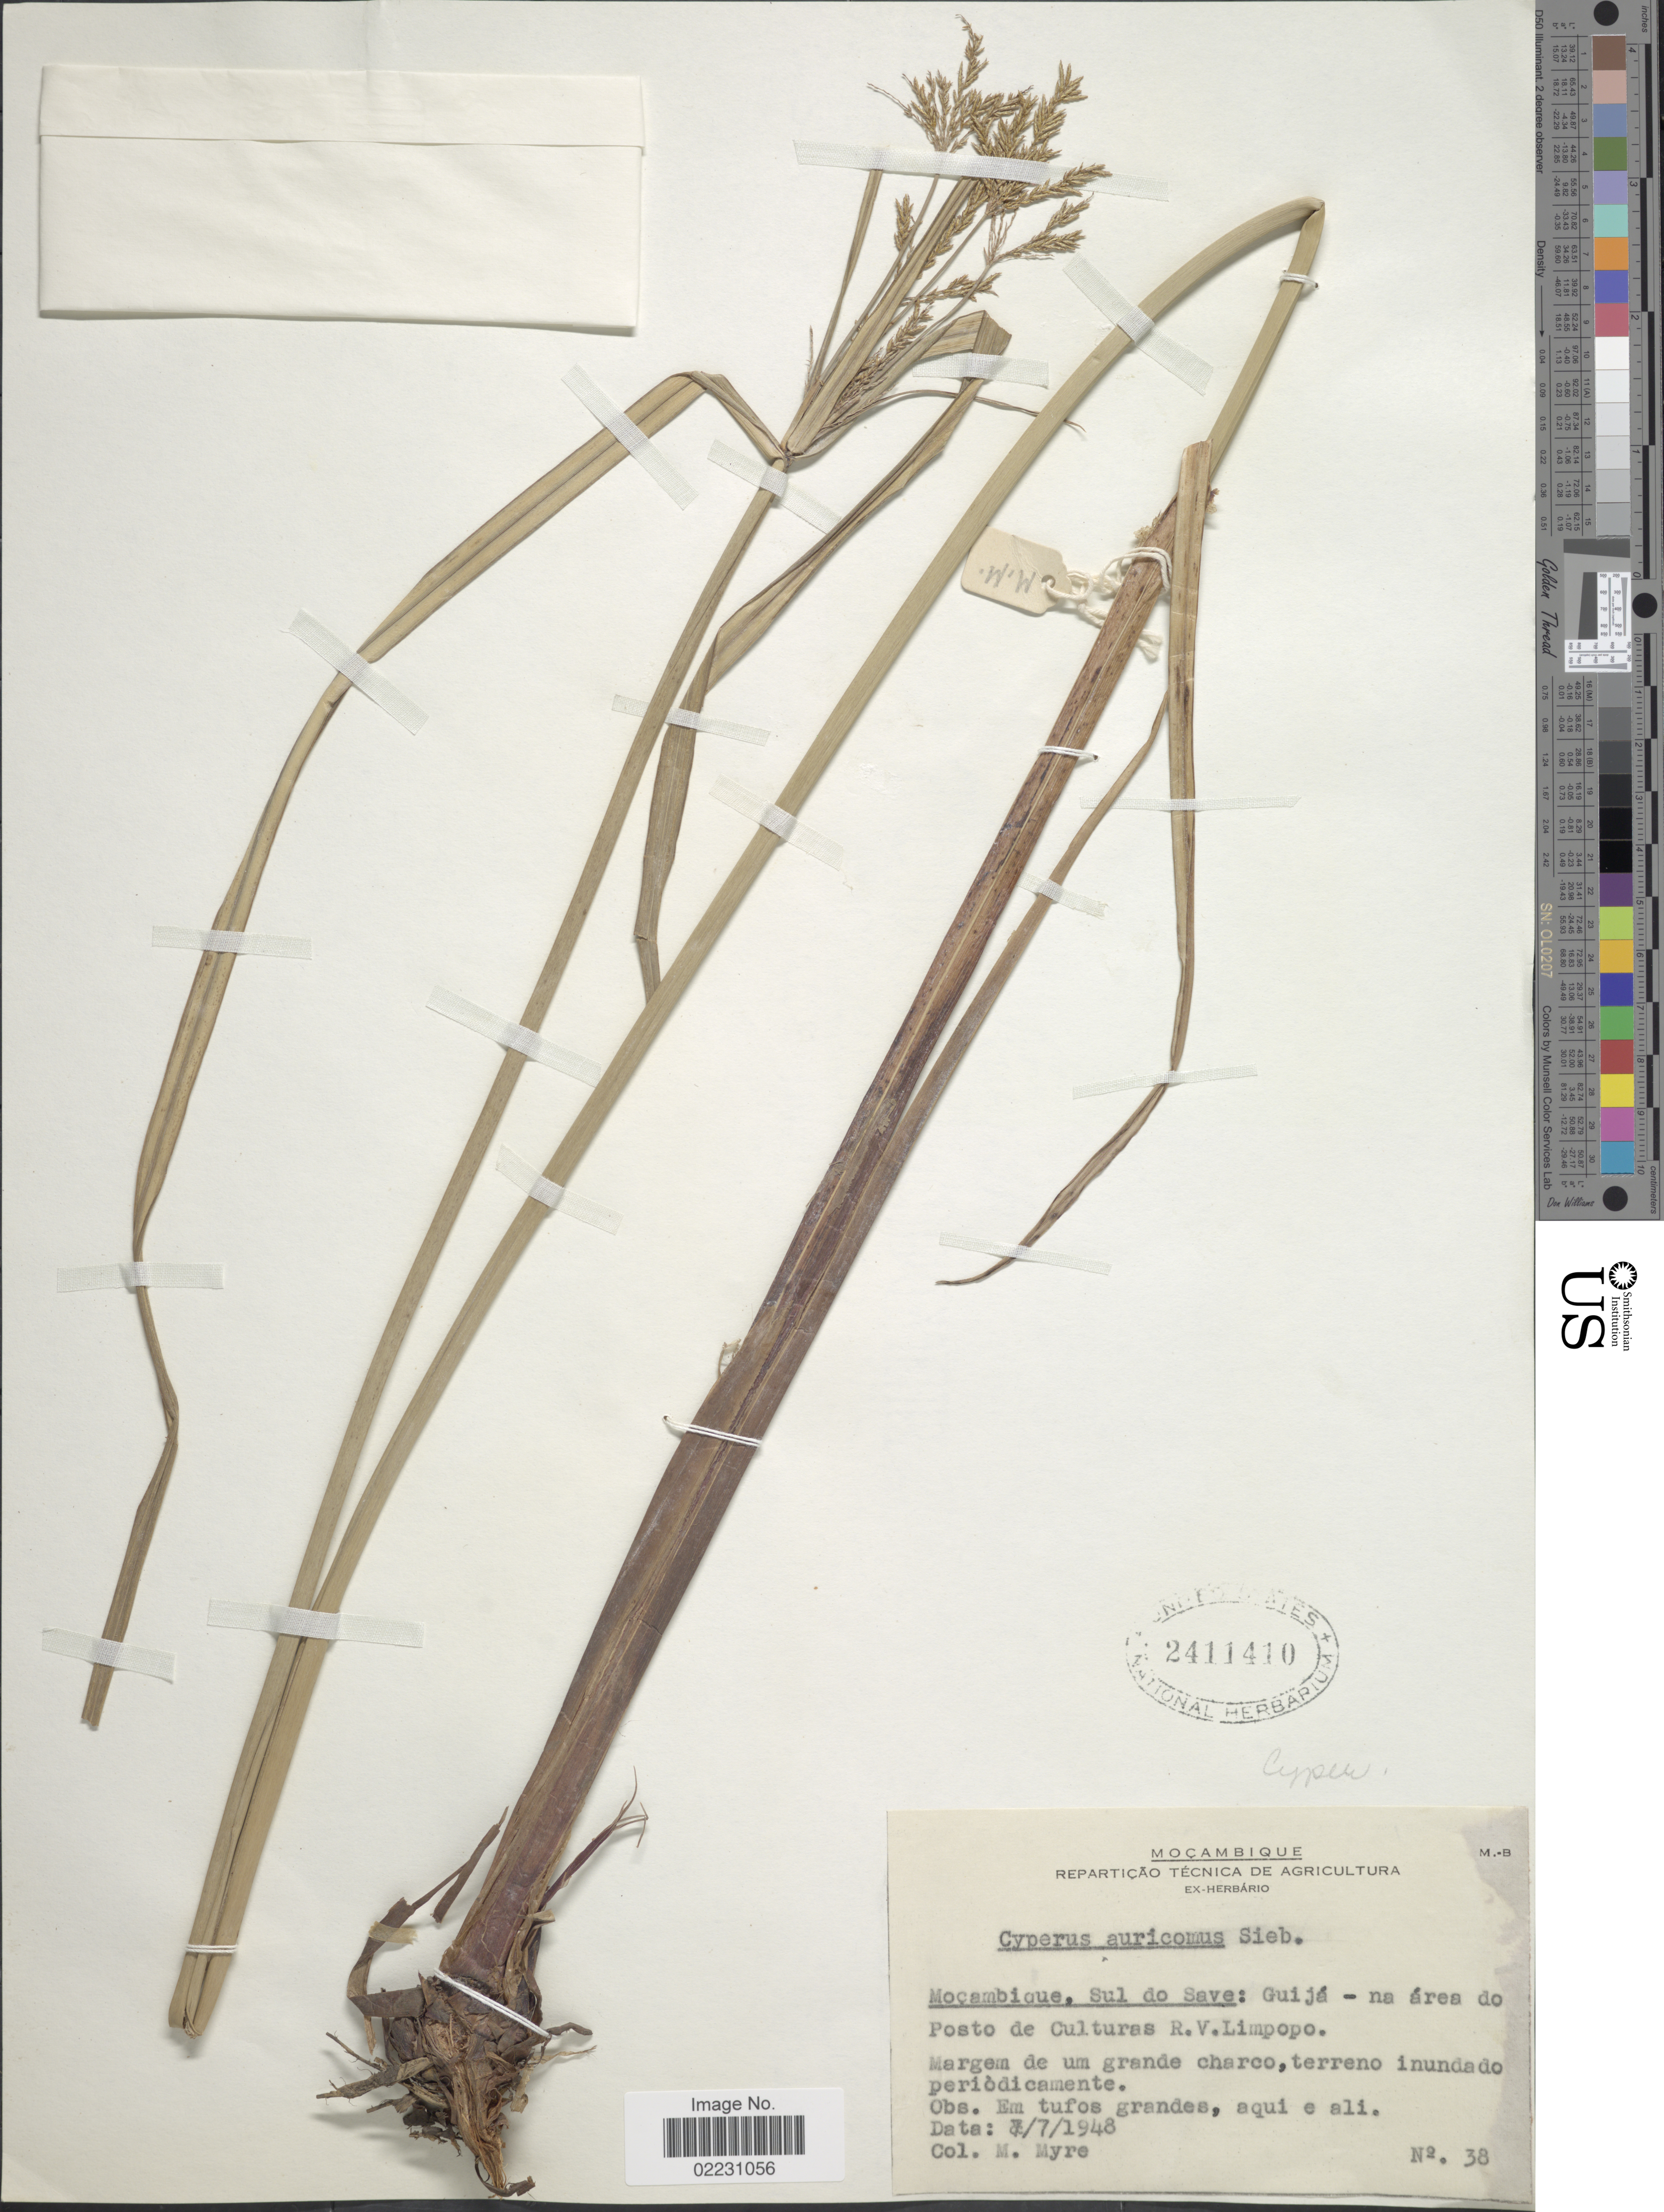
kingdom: Plantae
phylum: Tracheophyta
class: Liliopsida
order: Poales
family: Cyperaceae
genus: Cyperus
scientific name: Cyperus digitatus subsp. auricomis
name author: (Sieber ex Spreng.) Kük.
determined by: Strong, Mark T., (BOT), Smithsonian Institution - National Museum of Natural History (UNITED STATES)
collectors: Myre, M.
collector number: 38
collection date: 1948-07-07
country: Mozambique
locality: Mocambique, Sul do Save: Guija - na area do Posto de Cultures R.V. Limpopo. Margem de um grande charco, terreno inundado periodicamente.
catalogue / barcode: US 2411410